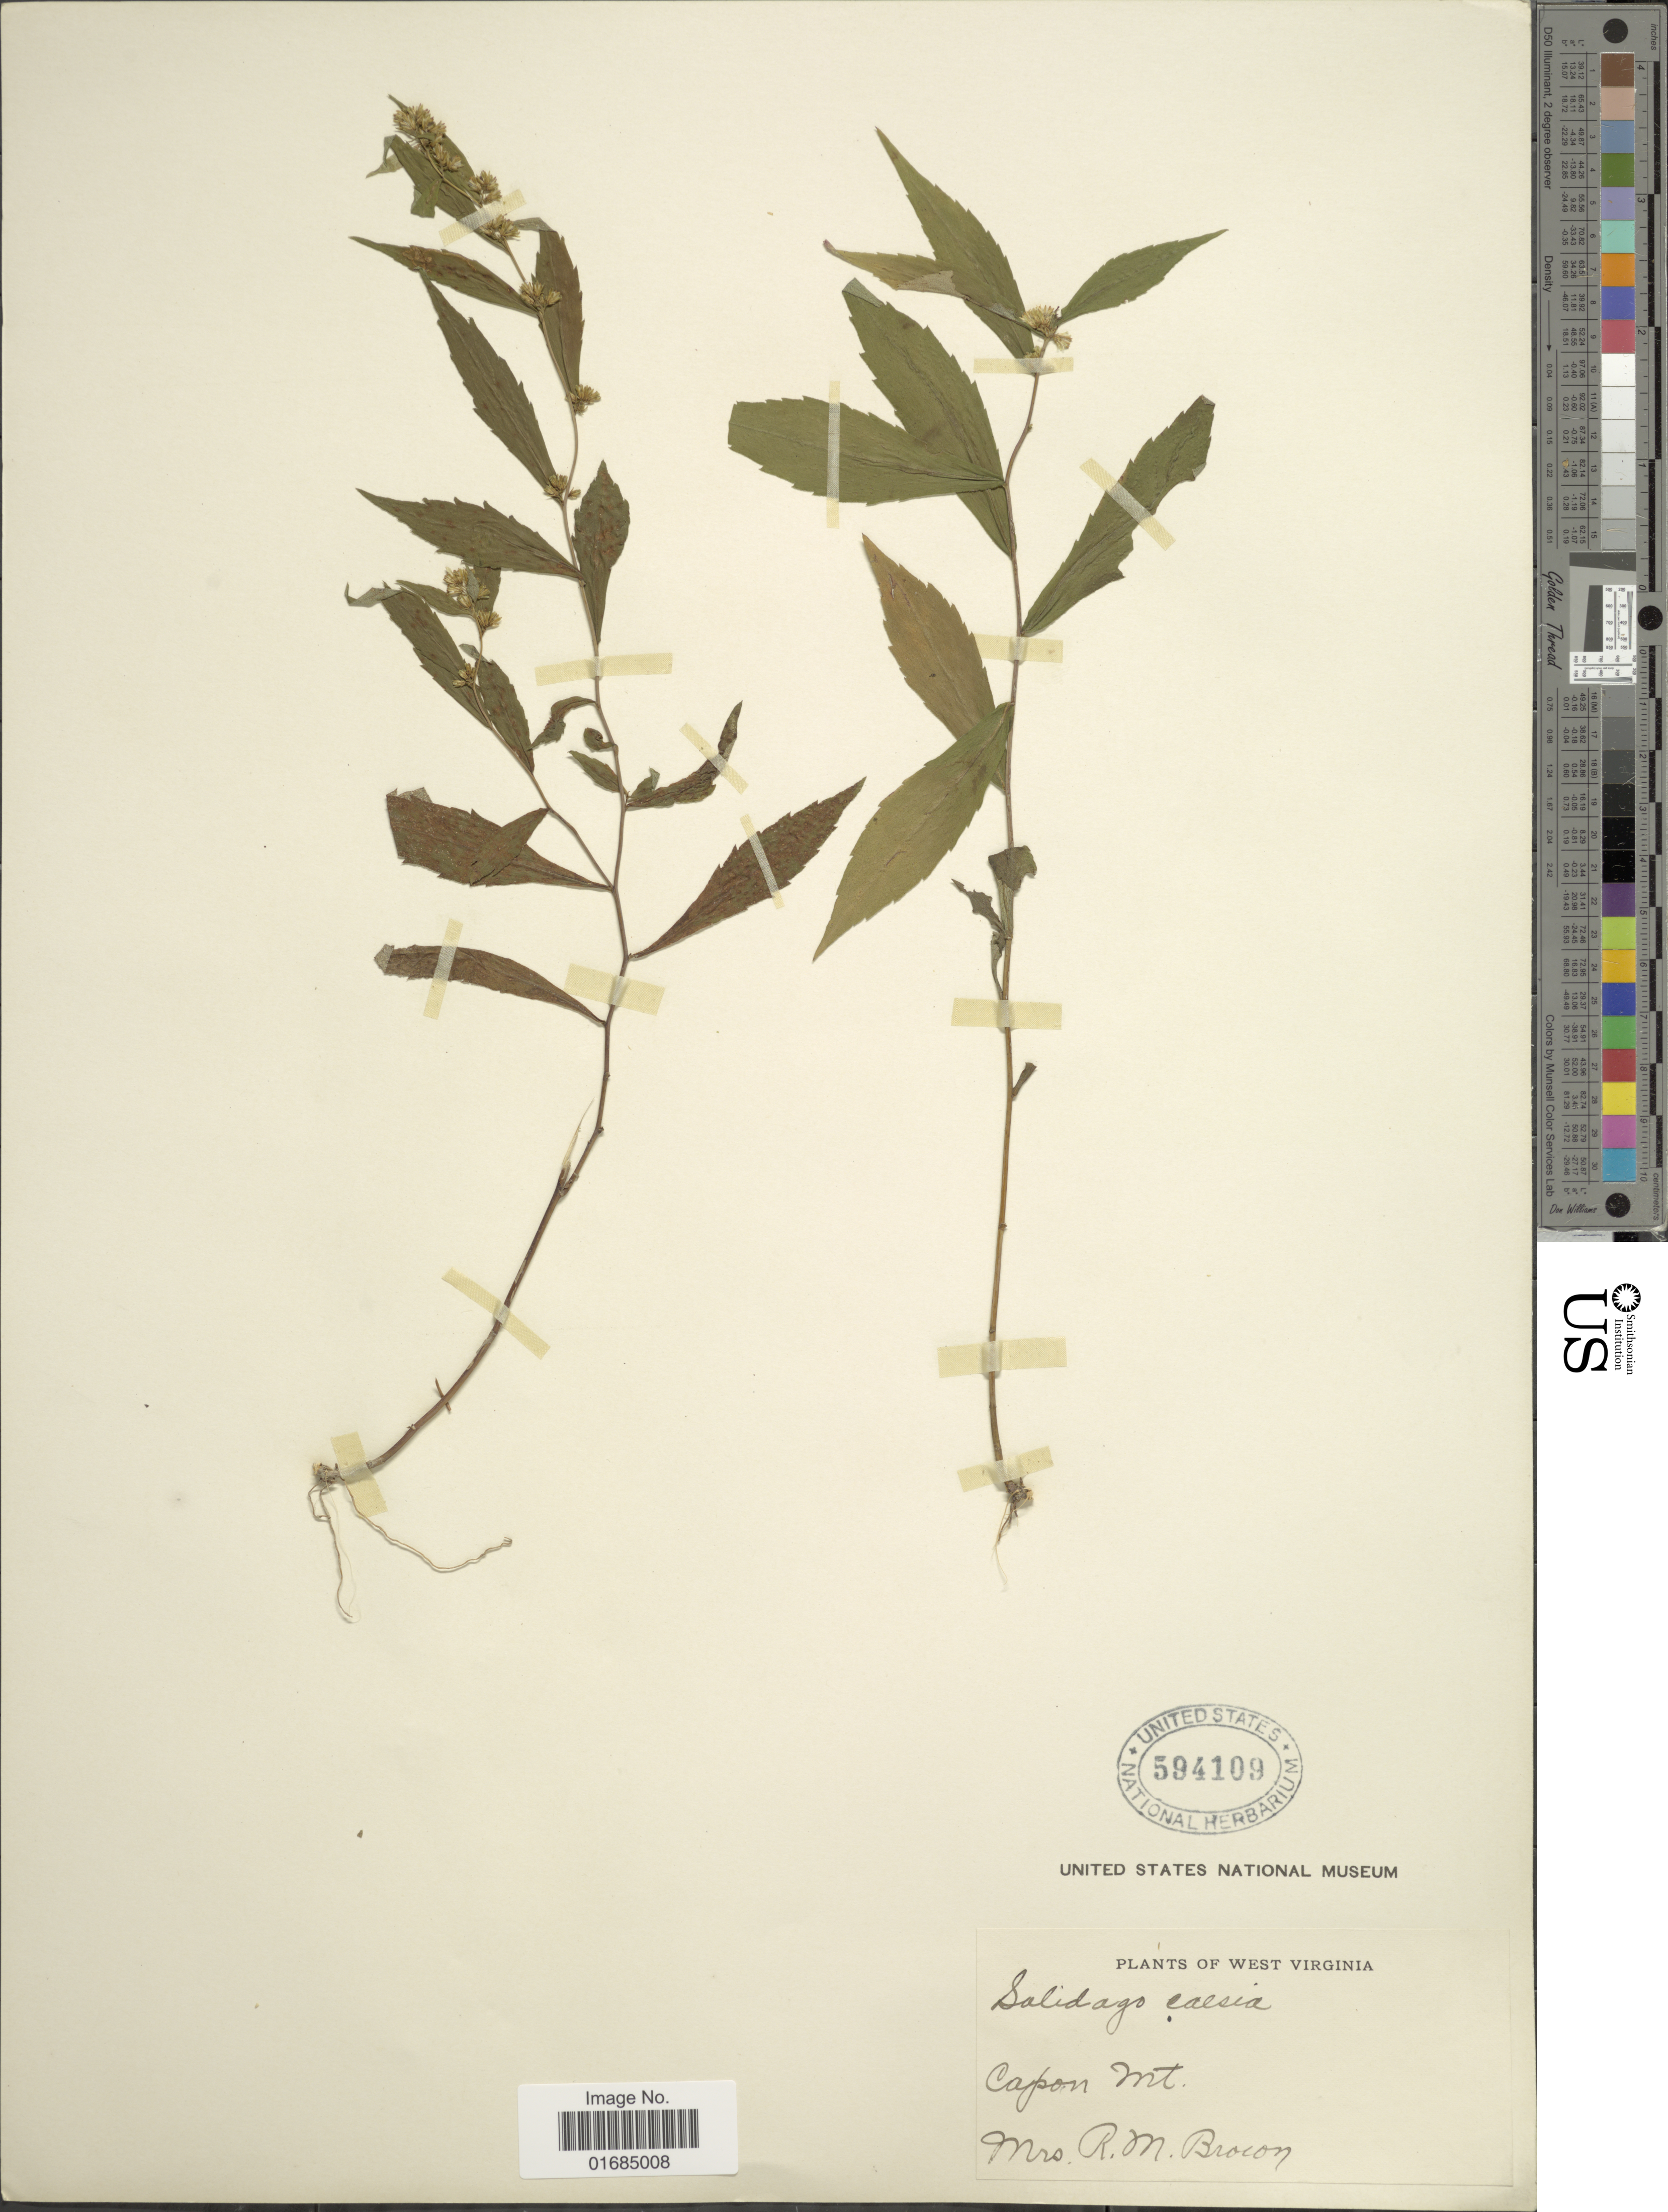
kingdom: Plantae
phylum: Tracheophyta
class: Magnoliopsida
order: Asterales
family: Asteraceae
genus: Solidago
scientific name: Solidago caesia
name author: L.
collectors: R. Brocon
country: United States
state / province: West Virginia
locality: Capon Mt.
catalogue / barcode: US 591409